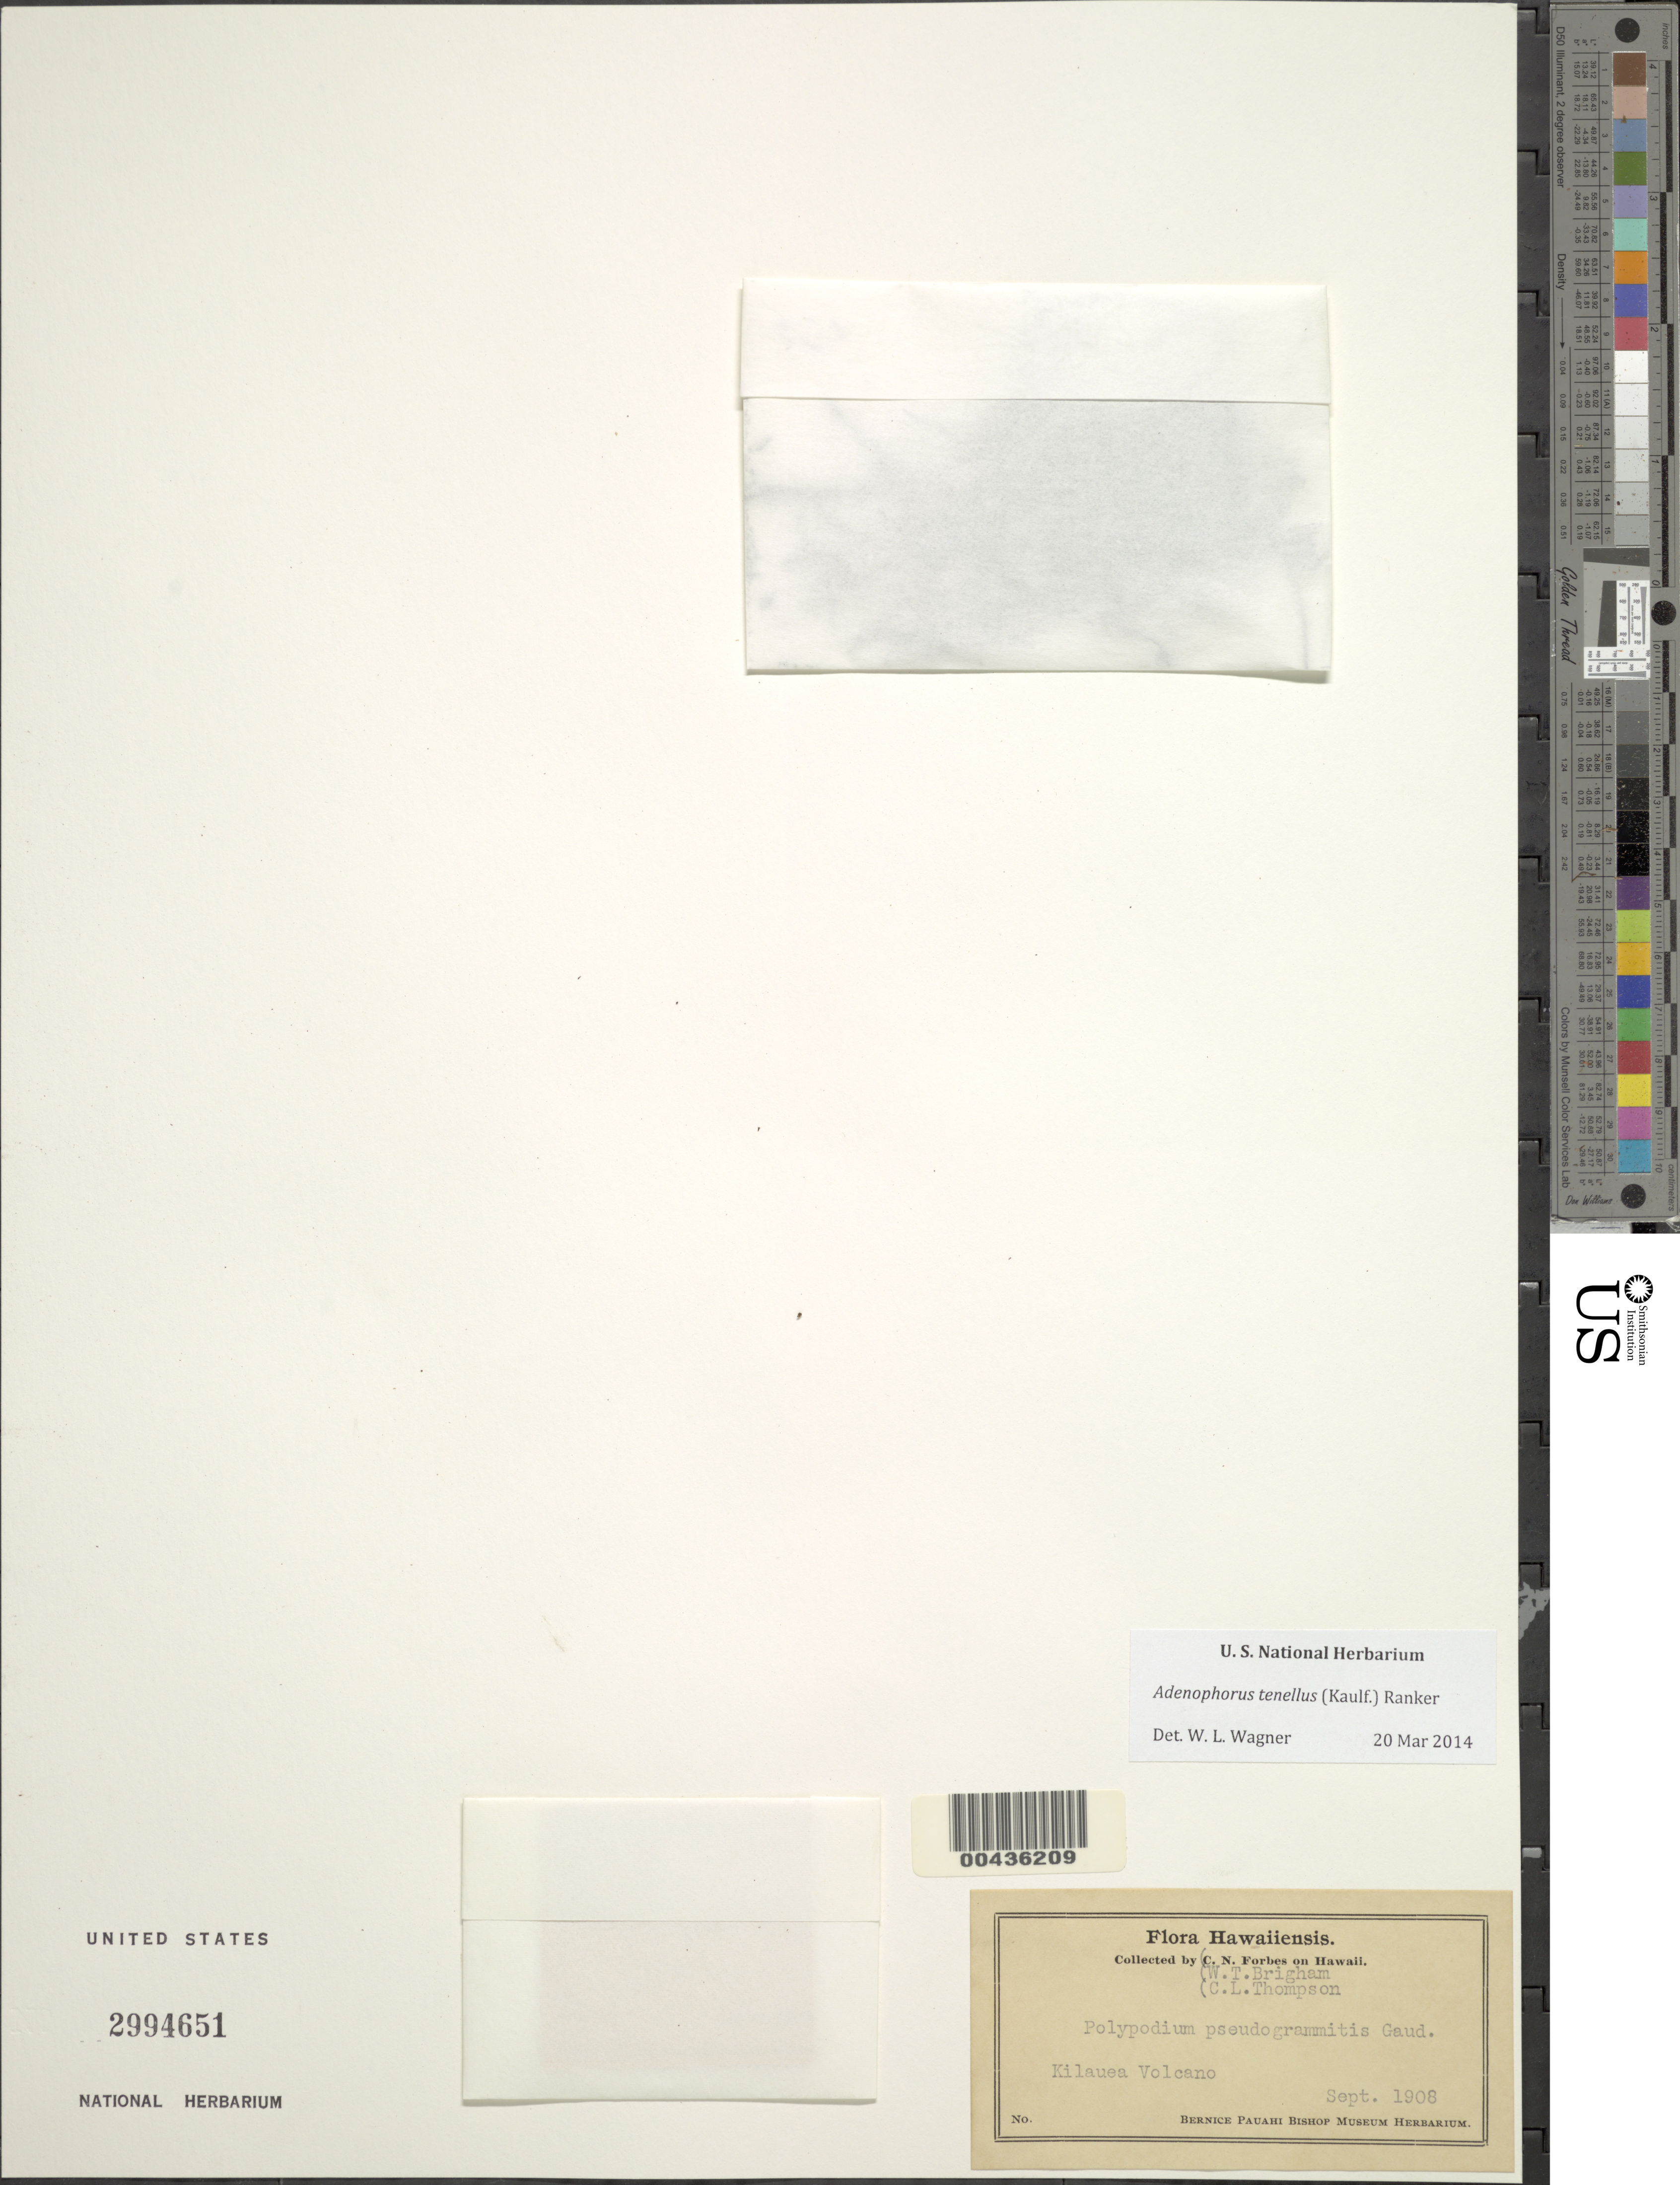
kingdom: Plantae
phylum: Tracheophyta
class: Polypodiopsida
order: Polypodiales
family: Polypodiaceae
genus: Adenophorus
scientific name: Adenophorus tenellus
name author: (Kaulf.) Ranker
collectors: C. N. Forbes, W. T. Brigham & C. L. Thompson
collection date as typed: Sep 1908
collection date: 1908-09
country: United States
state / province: Hawaii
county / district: Hawaii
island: Hawaii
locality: Kilauea Volcano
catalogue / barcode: US 2994651